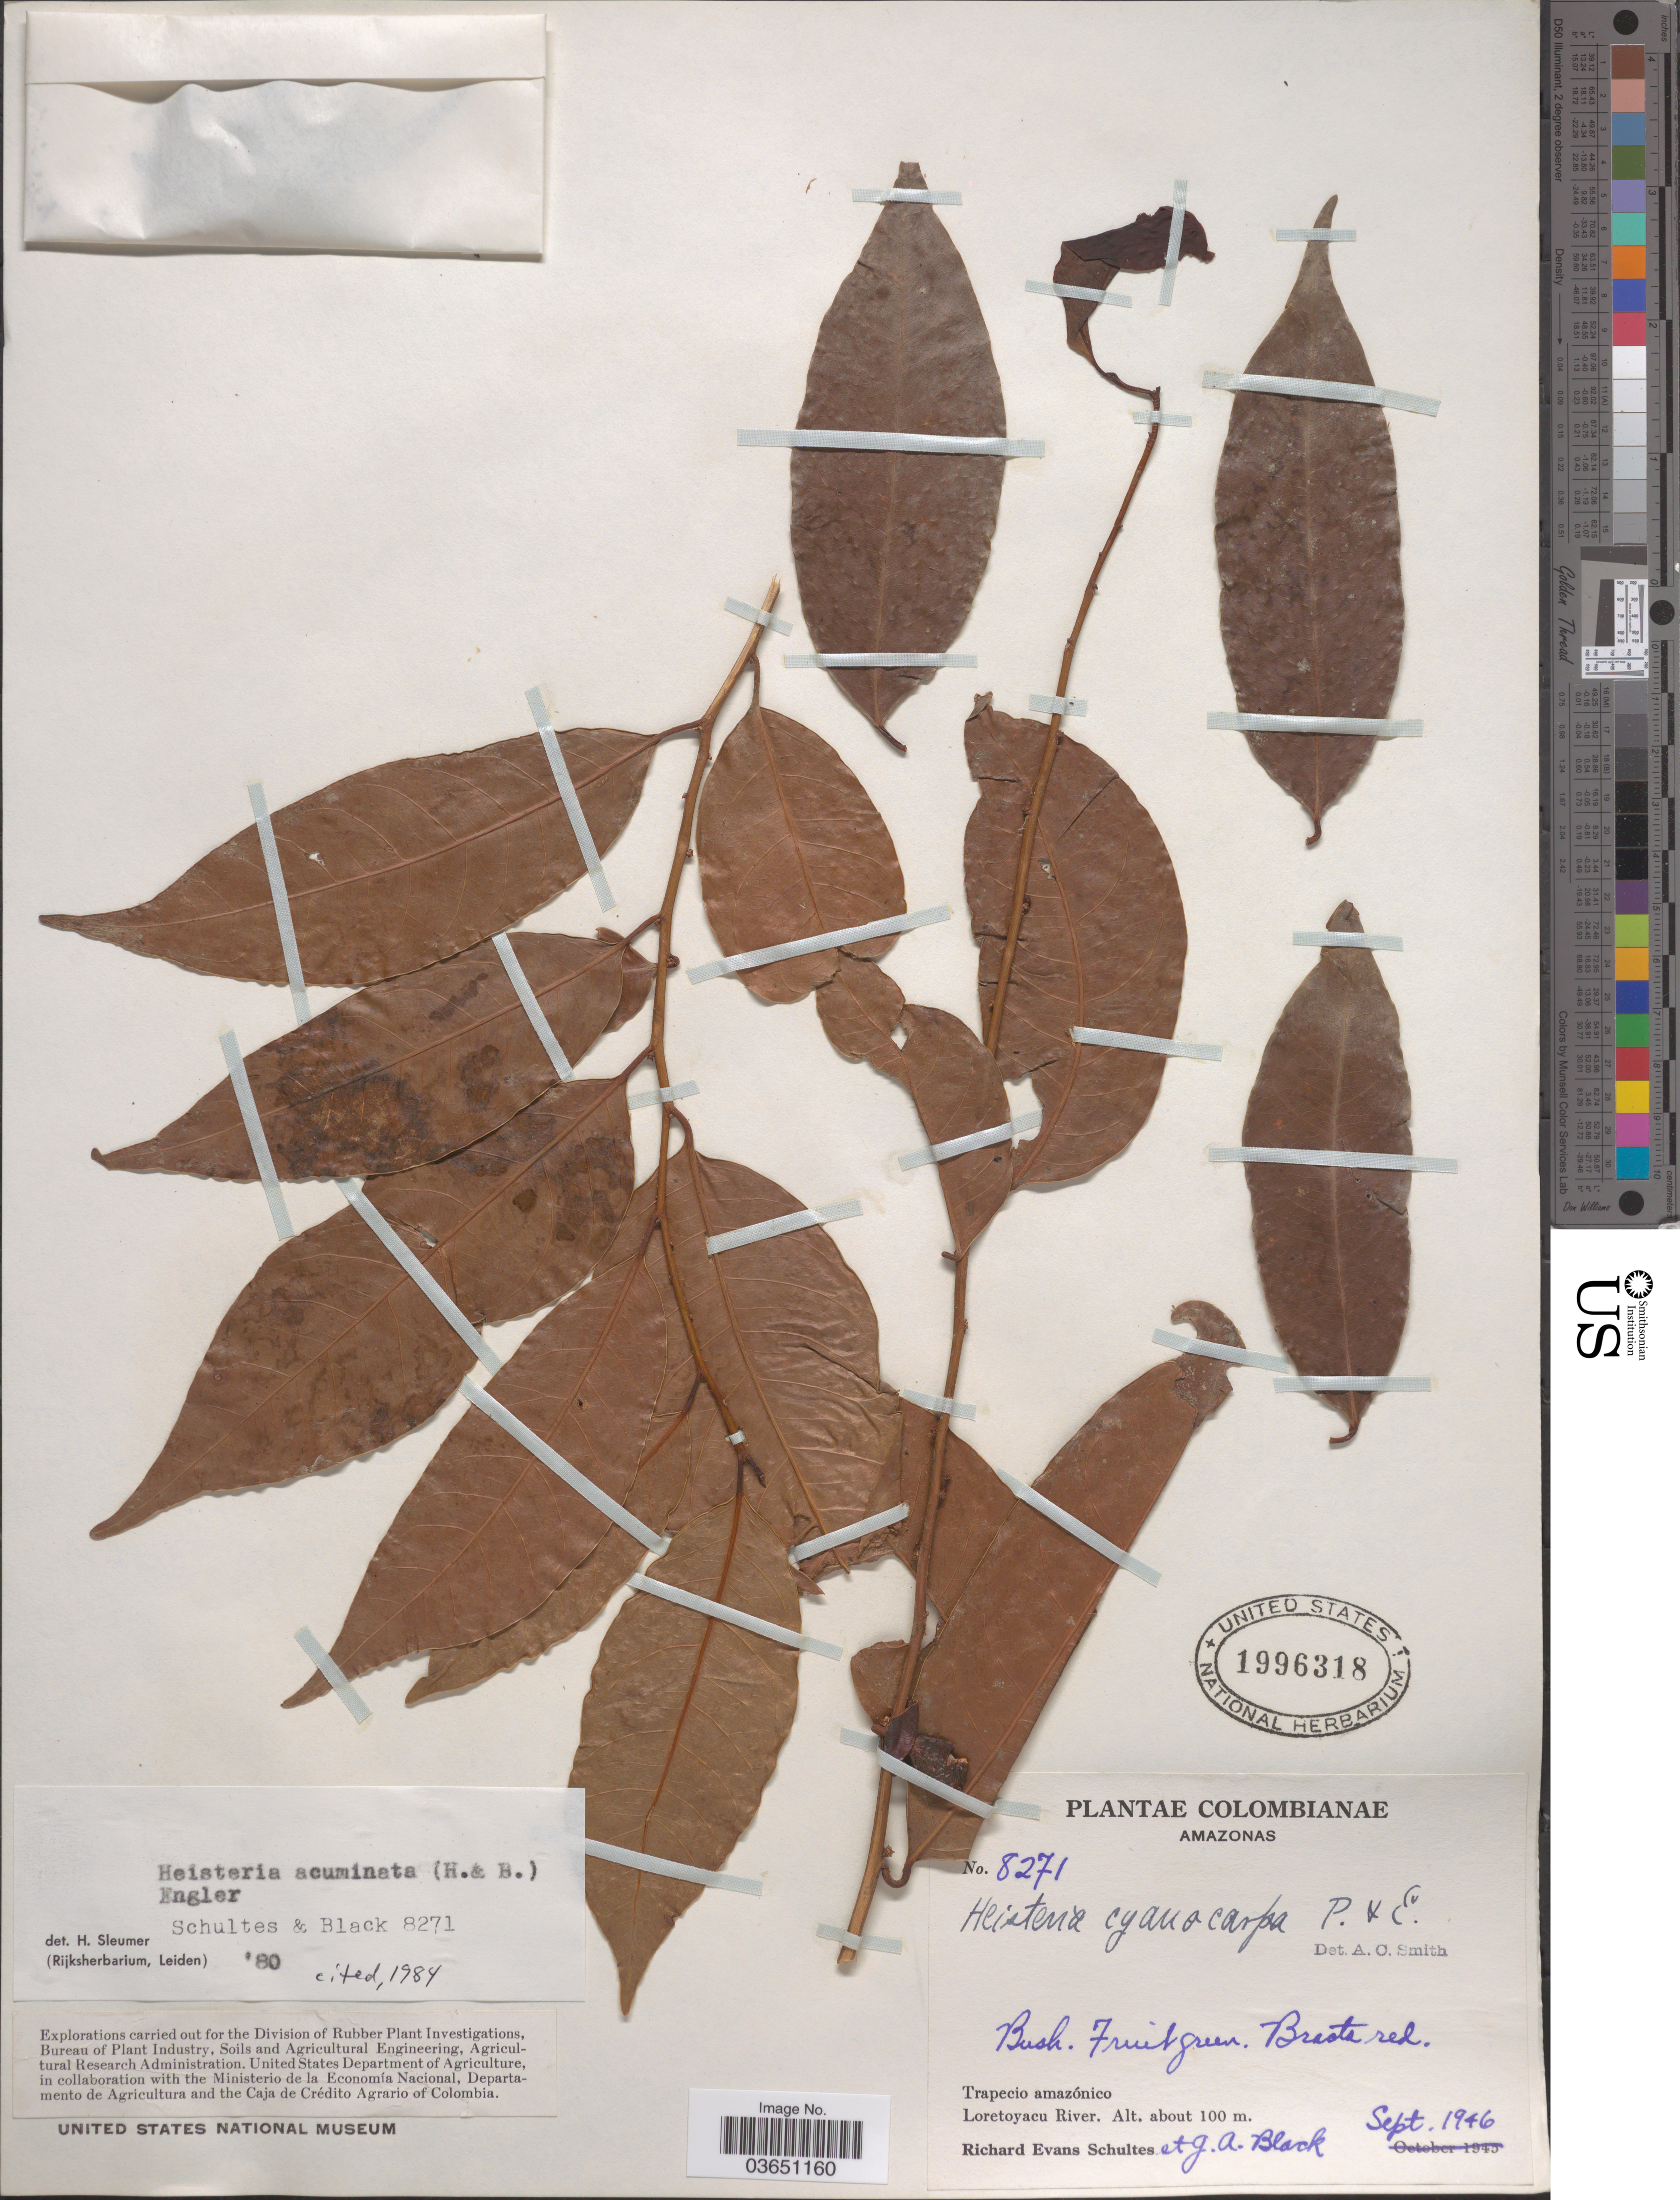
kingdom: Plantae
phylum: Tracheophyta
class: Magnoliopsida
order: Santalales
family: Erythropalaceae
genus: Heisteria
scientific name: Heisteria acuminata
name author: (Humb. & Bonpl.) Engl.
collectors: R. E. Schultes & G. A. Black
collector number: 8271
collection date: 1946-09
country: Colombia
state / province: Amazônas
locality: Trapecio amazónico. Loretoyacu River.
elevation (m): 100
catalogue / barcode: US 1996318